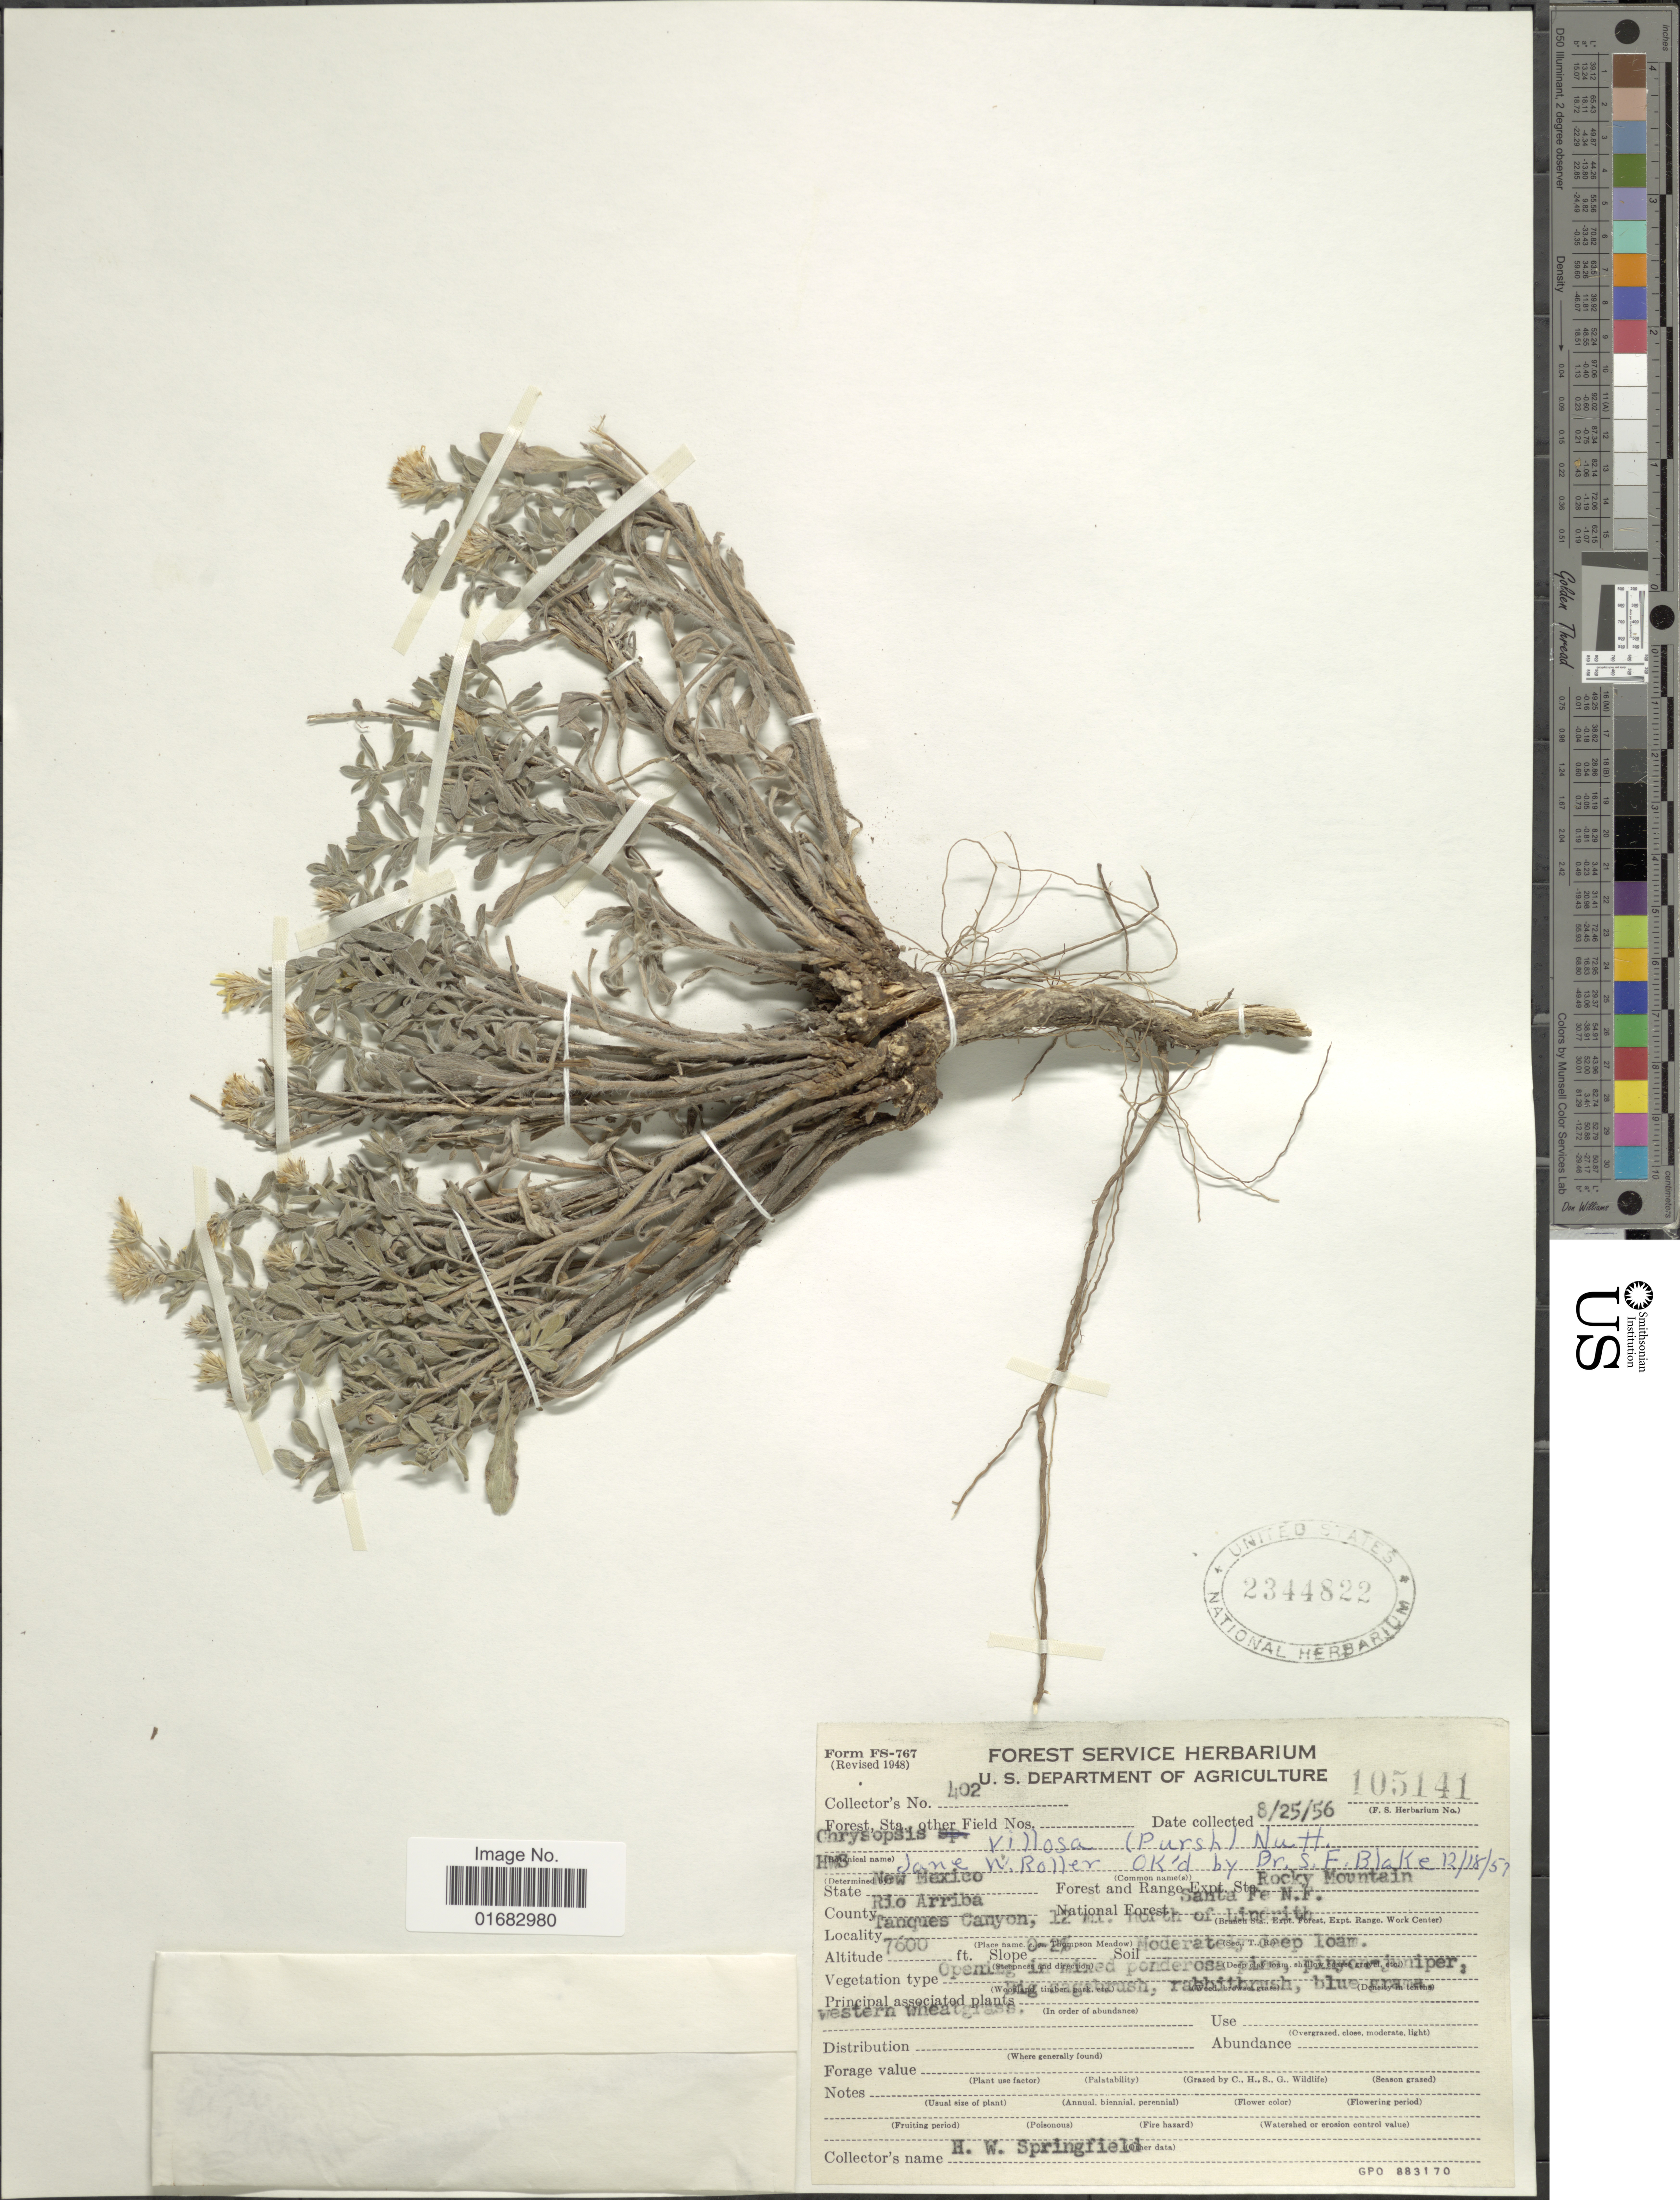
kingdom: Plantae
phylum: Tracheophyta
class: Magnoliopsida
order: Asterales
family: Asteraceae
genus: Heterotheca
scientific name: Heterotheca villosa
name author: (Pursh) Shinners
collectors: H. Springfield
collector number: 402/105141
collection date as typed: Transcribed d/m/y: 25/8/56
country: United States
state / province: New Mexico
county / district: Rio Arriba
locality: Tanques Canyon, 12 mi. north of Lindrith, Rocky Mountain Forest and Range Expt. Sta. Santa Fe N.F., Rio Arriba County.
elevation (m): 2316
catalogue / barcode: US 2344822